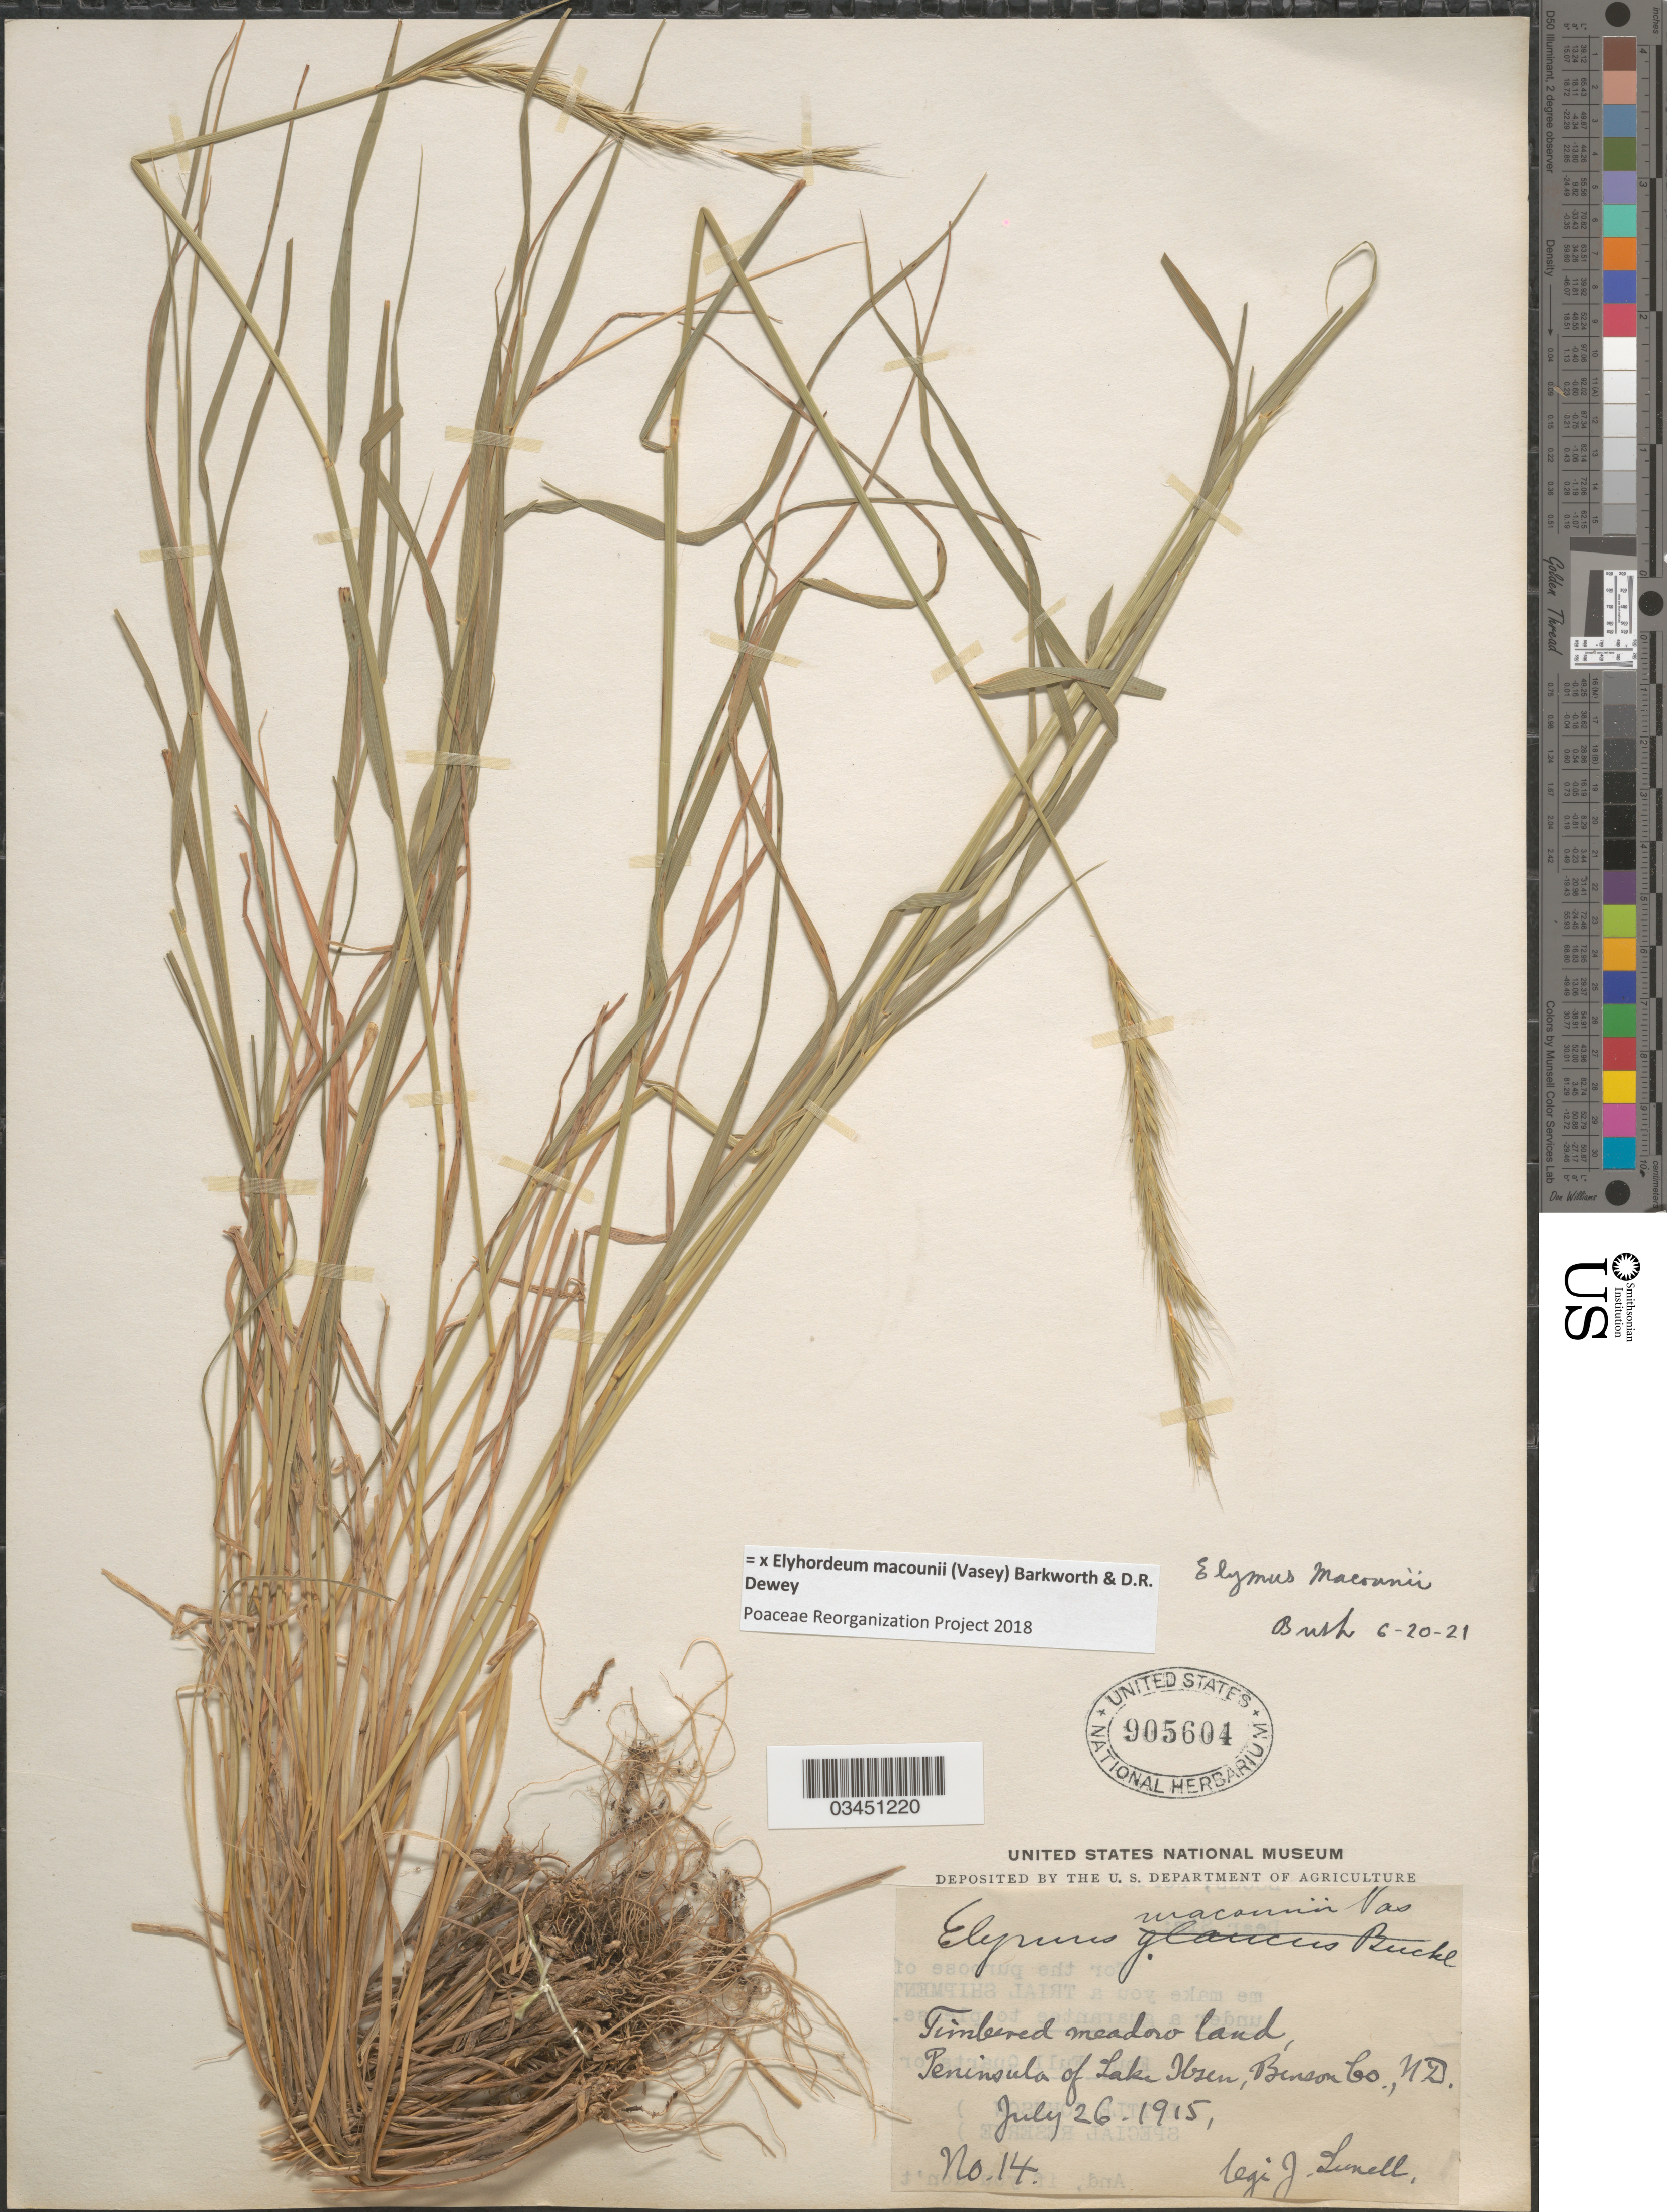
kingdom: Plantae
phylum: Tracheophyta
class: Liliopsida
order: Poales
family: Poaceae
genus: Elyhordeum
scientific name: x Elyhordeum macounii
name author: (Vasey) Barkworth & Dewey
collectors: J. Lunell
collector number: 14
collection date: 1915-07-26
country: United States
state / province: North Dakota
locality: Peninsula of Lake Ibsen, Benson Co.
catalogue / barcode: US 905604